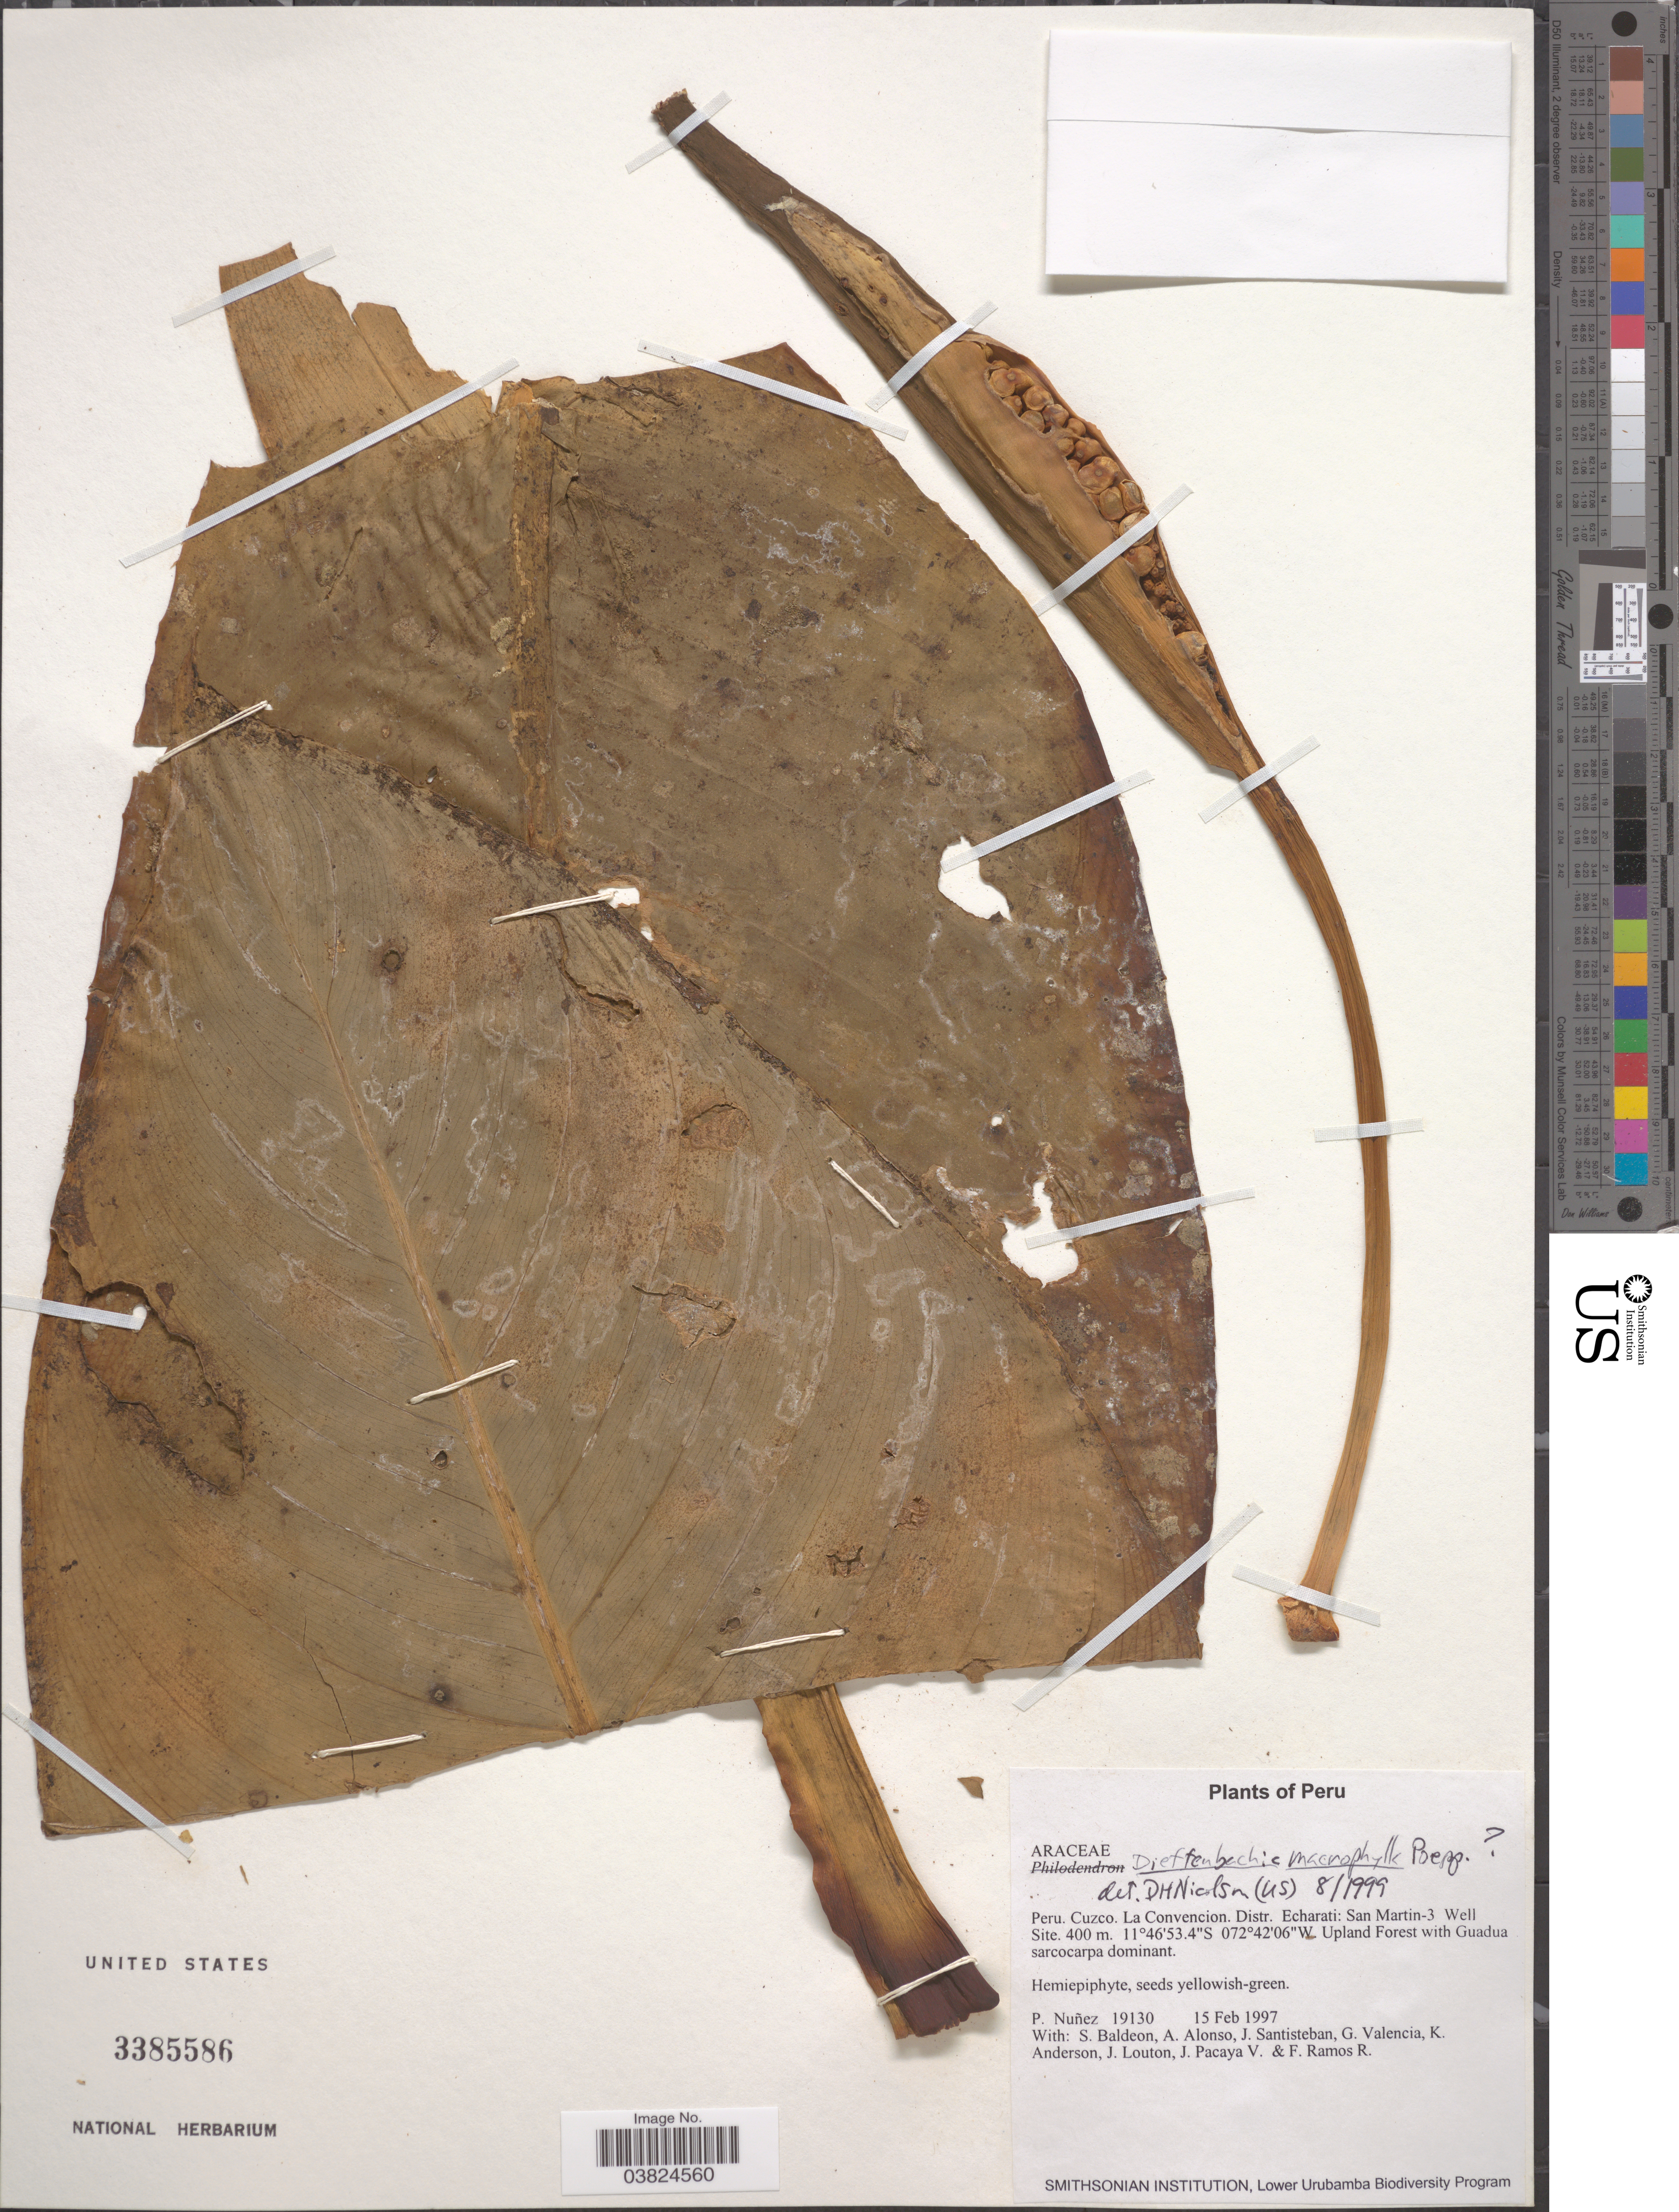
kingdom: Plantae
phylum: Tracheophyta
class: Liliopsida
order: Alismatales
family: Araceae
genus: Dieffenbachia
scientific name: Dieffenbachia macrophylla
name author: Poepp.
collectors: P. Nuñez V., S. Baldeon, A. Alonso & J. Santisteban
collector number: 19130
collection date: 1997-02-15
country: Peru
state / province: Cusco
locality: Cuzco. La Convencion. Distr. Echarati; San Martin-3 Well Site.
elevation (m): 400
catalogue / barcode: US 3385586